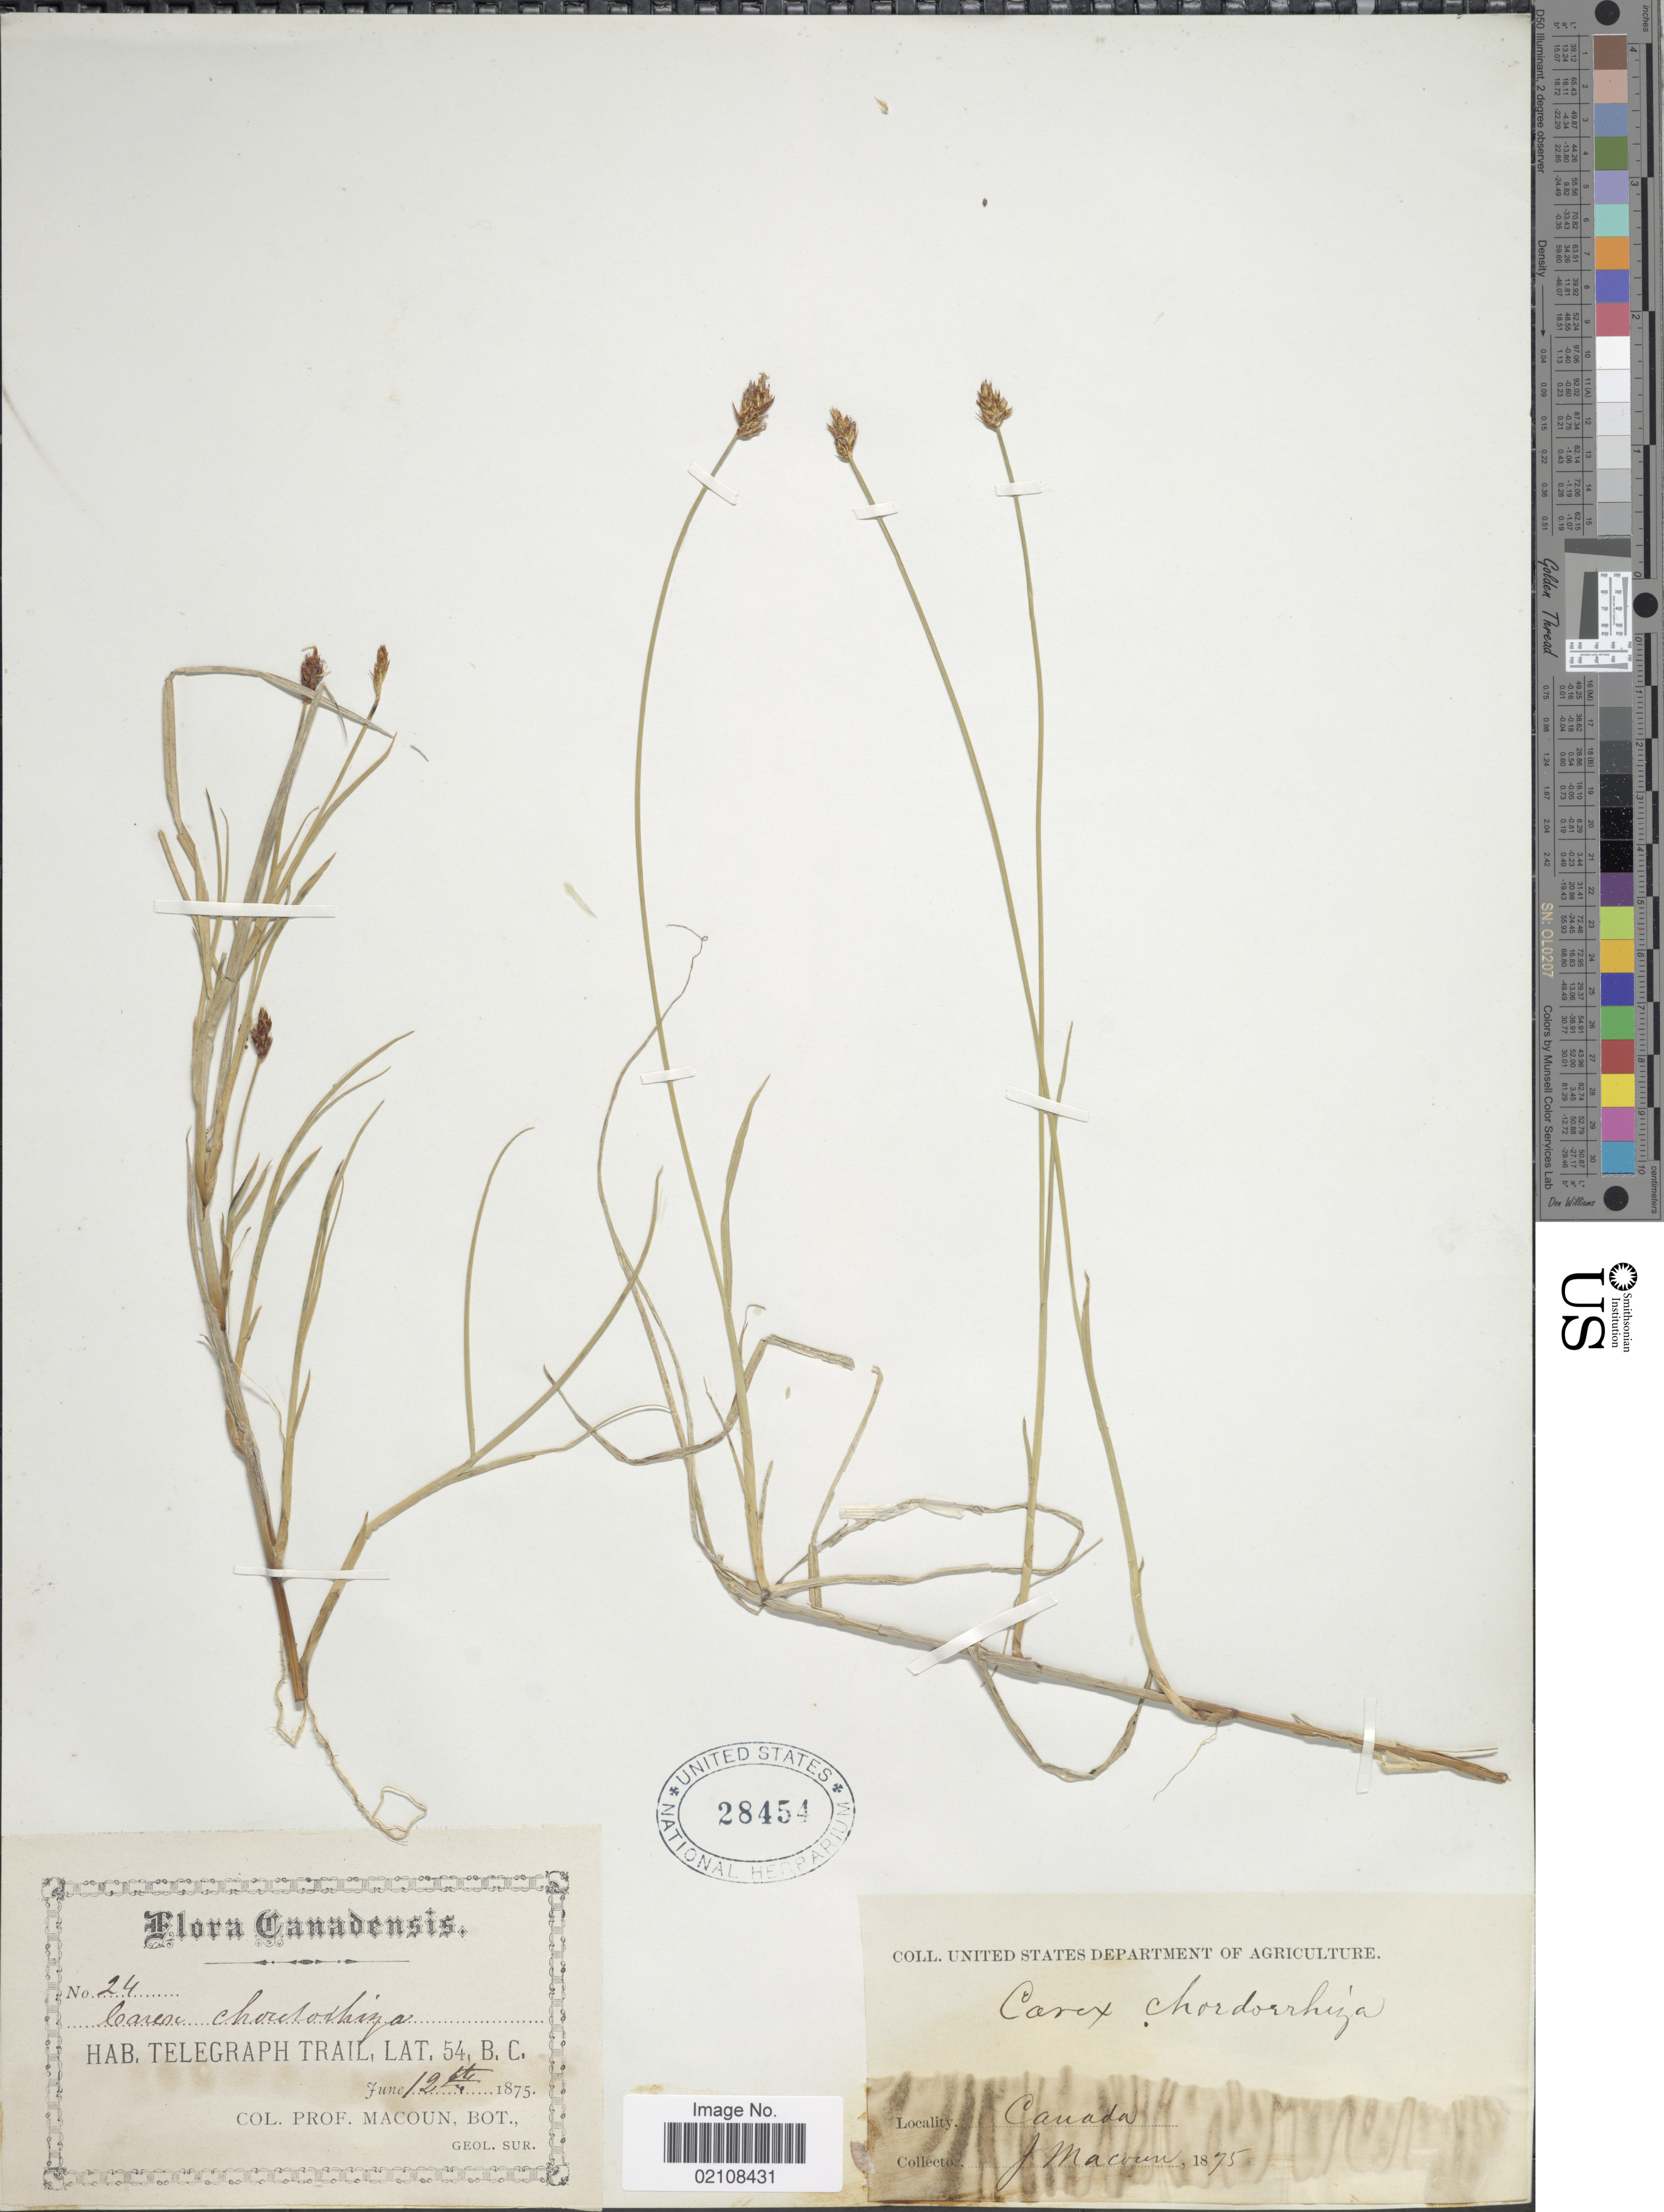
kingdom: Plantae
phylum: Tracheophyta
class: Liliopsida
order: Poales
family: Cyperaceae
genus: Carex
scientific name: Carex chordorrhiza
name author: L. f.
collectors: J. Macoun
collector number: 24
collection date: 1875-06-12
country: Canada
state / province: British Columbia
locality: Telegraph Trail, B.C.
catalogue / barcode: US 28454